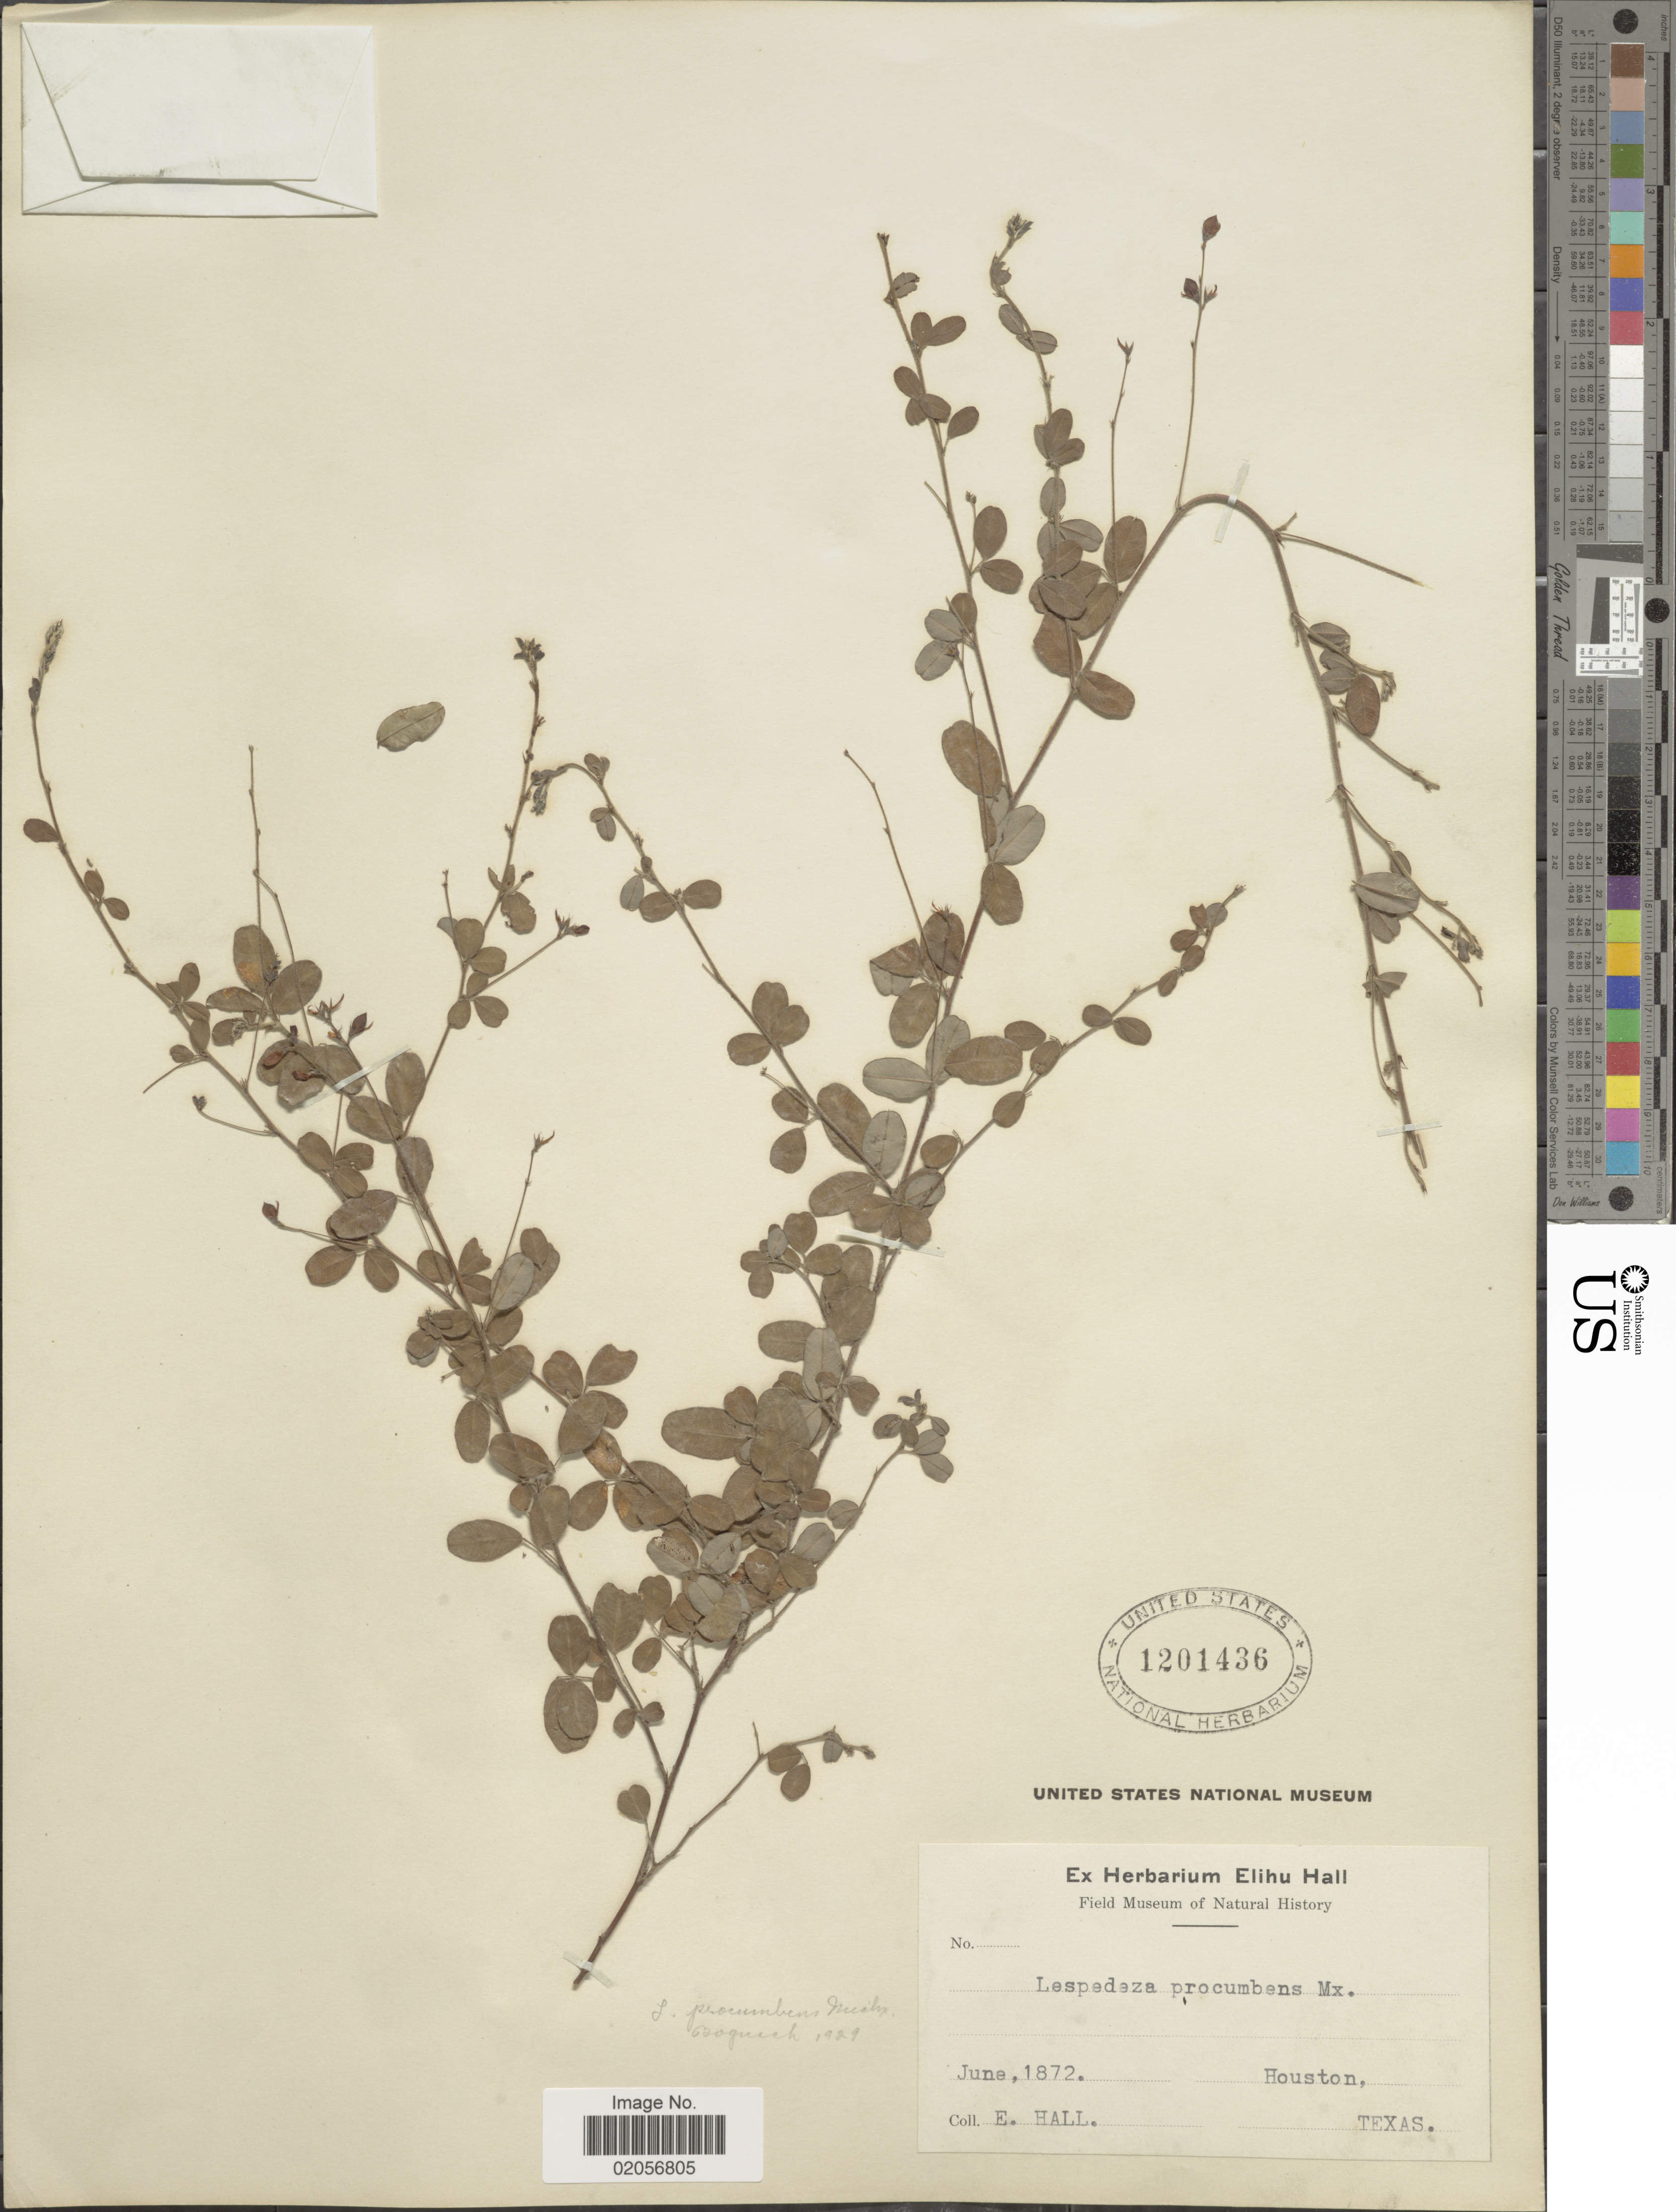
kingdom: Plantae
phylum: Tracheophyta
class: Magnoliopsida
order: Fabales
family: Fabaceae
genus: Lespedeza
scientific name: Lespedeza procumbens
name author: Michx.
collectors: E. Hall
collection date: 1872-06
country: United States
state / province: Texas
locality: Houston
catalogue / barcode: US 1201436